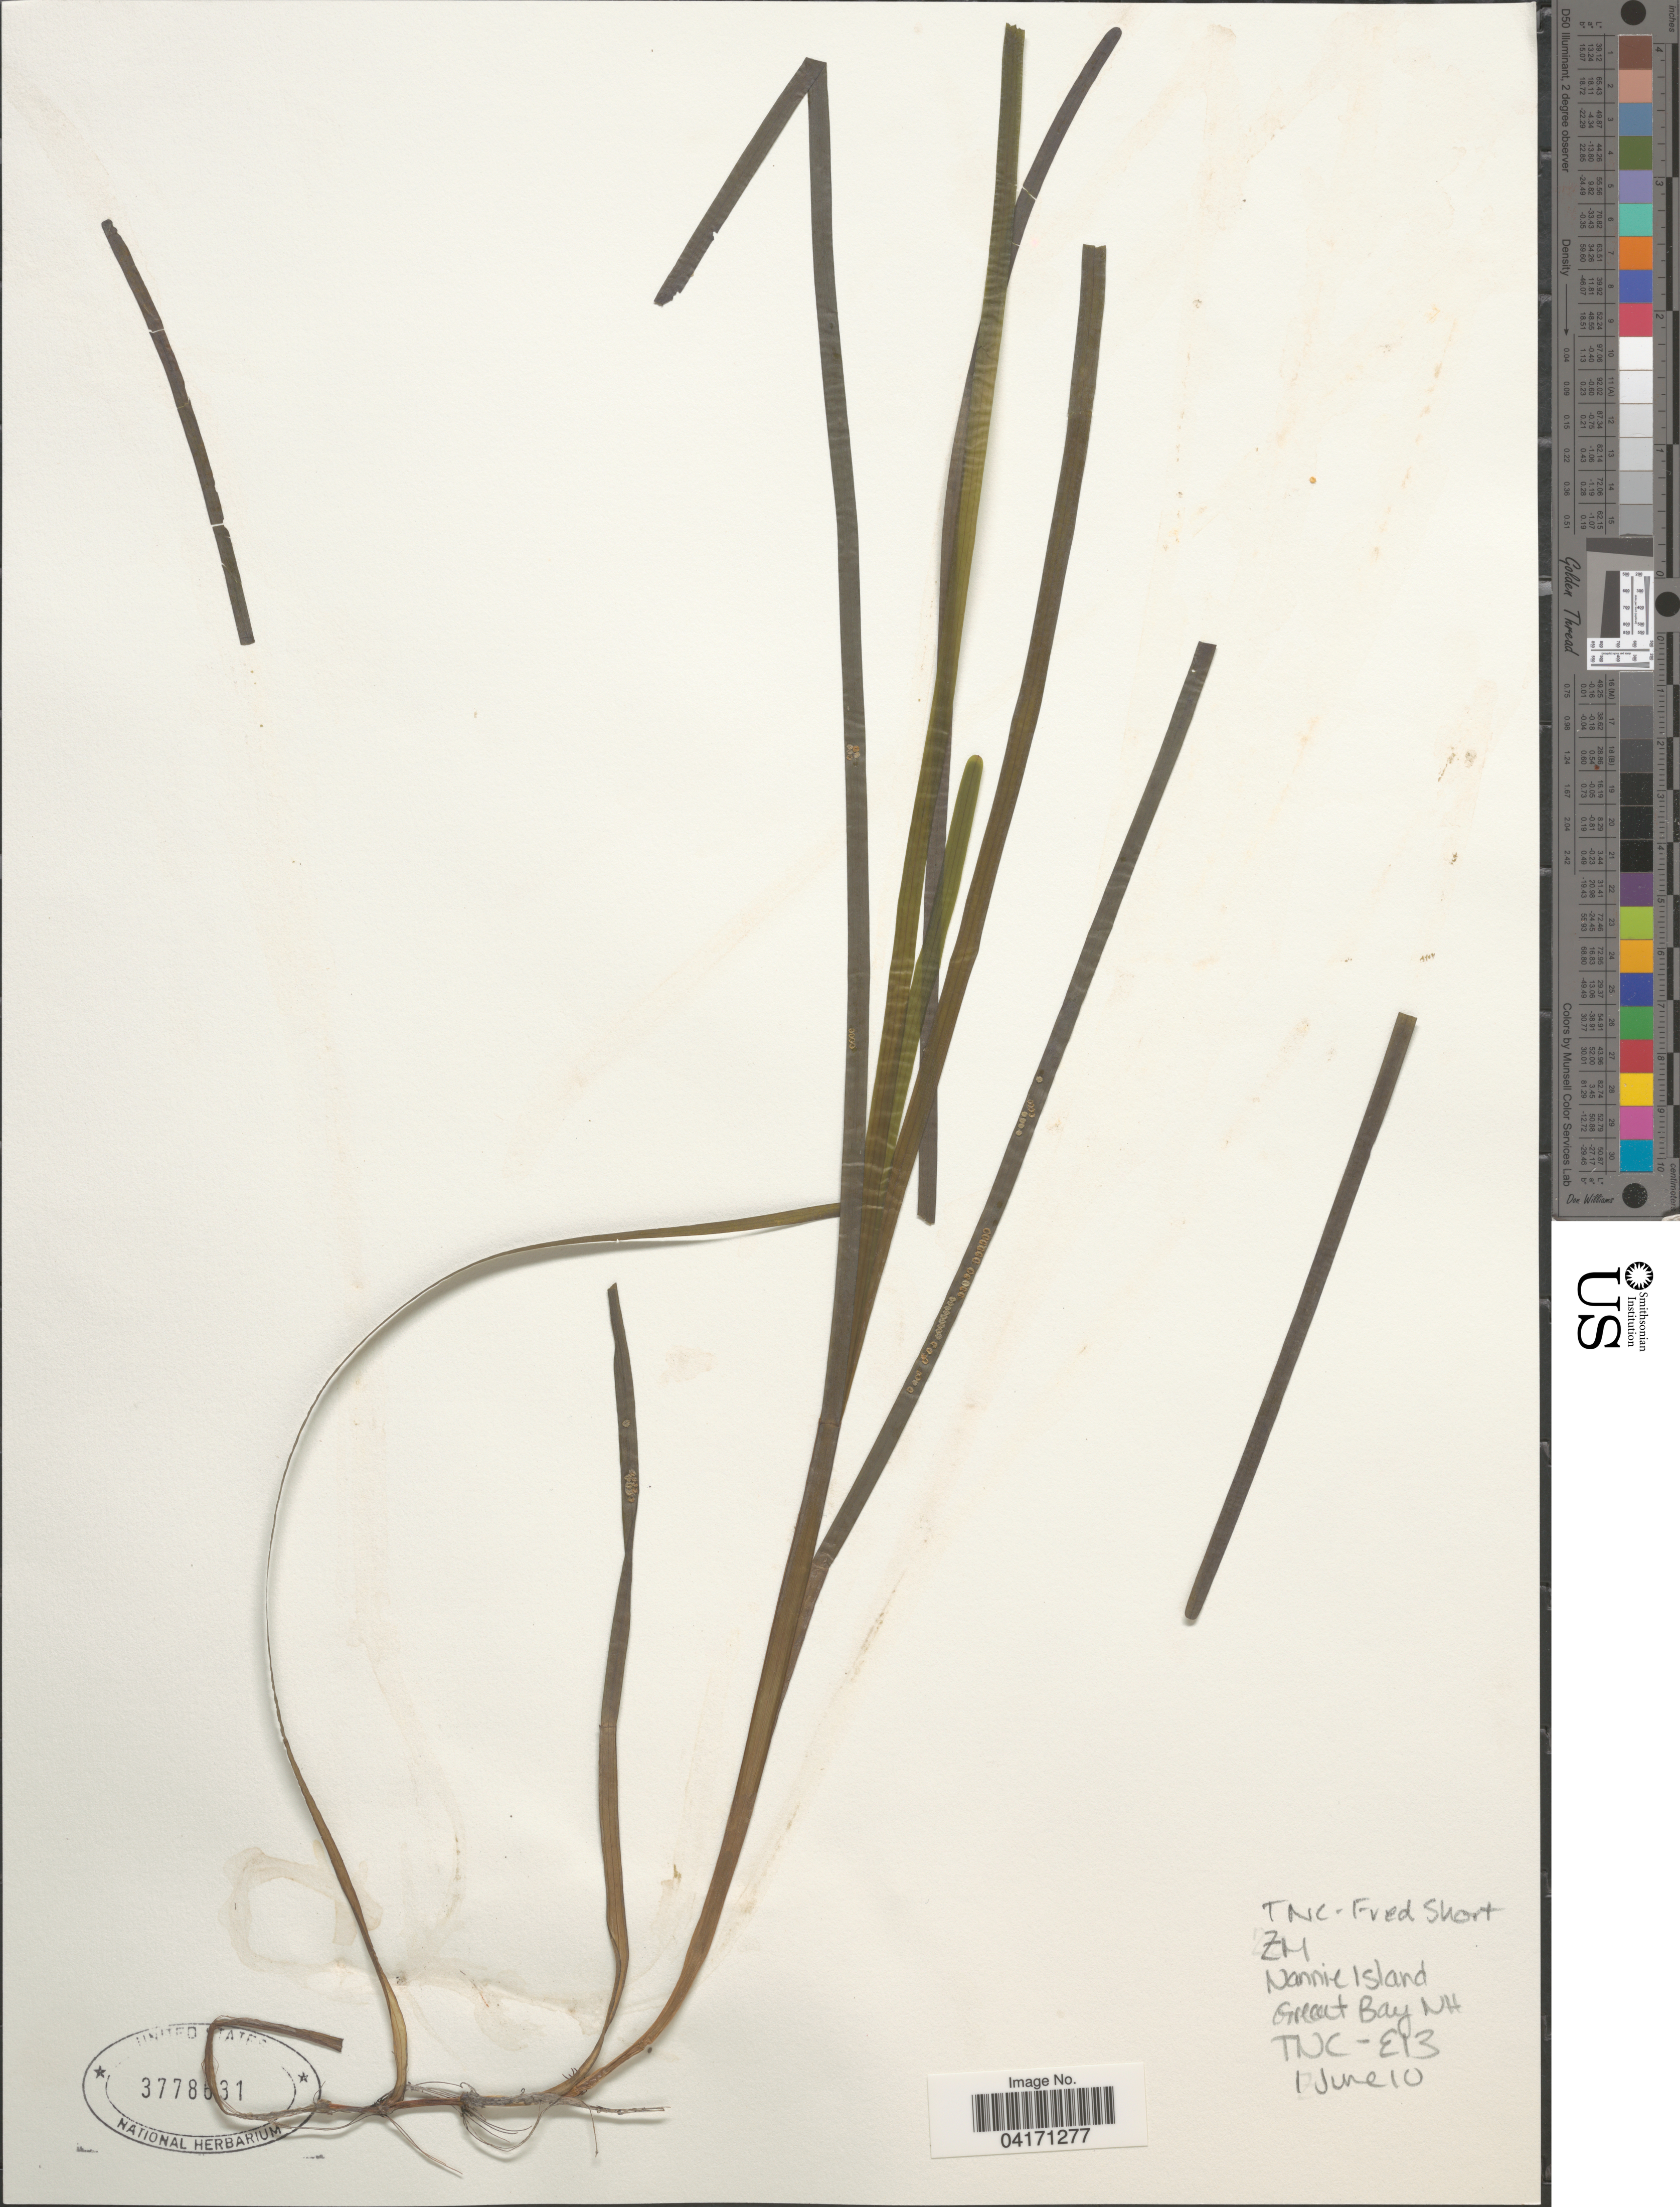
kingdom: Plantae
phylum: Tracheophyta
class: Liliopsida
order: Alismatales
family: Zosteraceae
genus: Zostera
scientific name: Zostera marina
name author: L.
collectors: F. Short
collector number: TNC-E13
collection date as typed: Transcribed d/m/y: 1/6/10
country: United States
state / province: New Hampshire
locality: Nannie Island. Great Bay.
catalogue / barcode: US 3778631